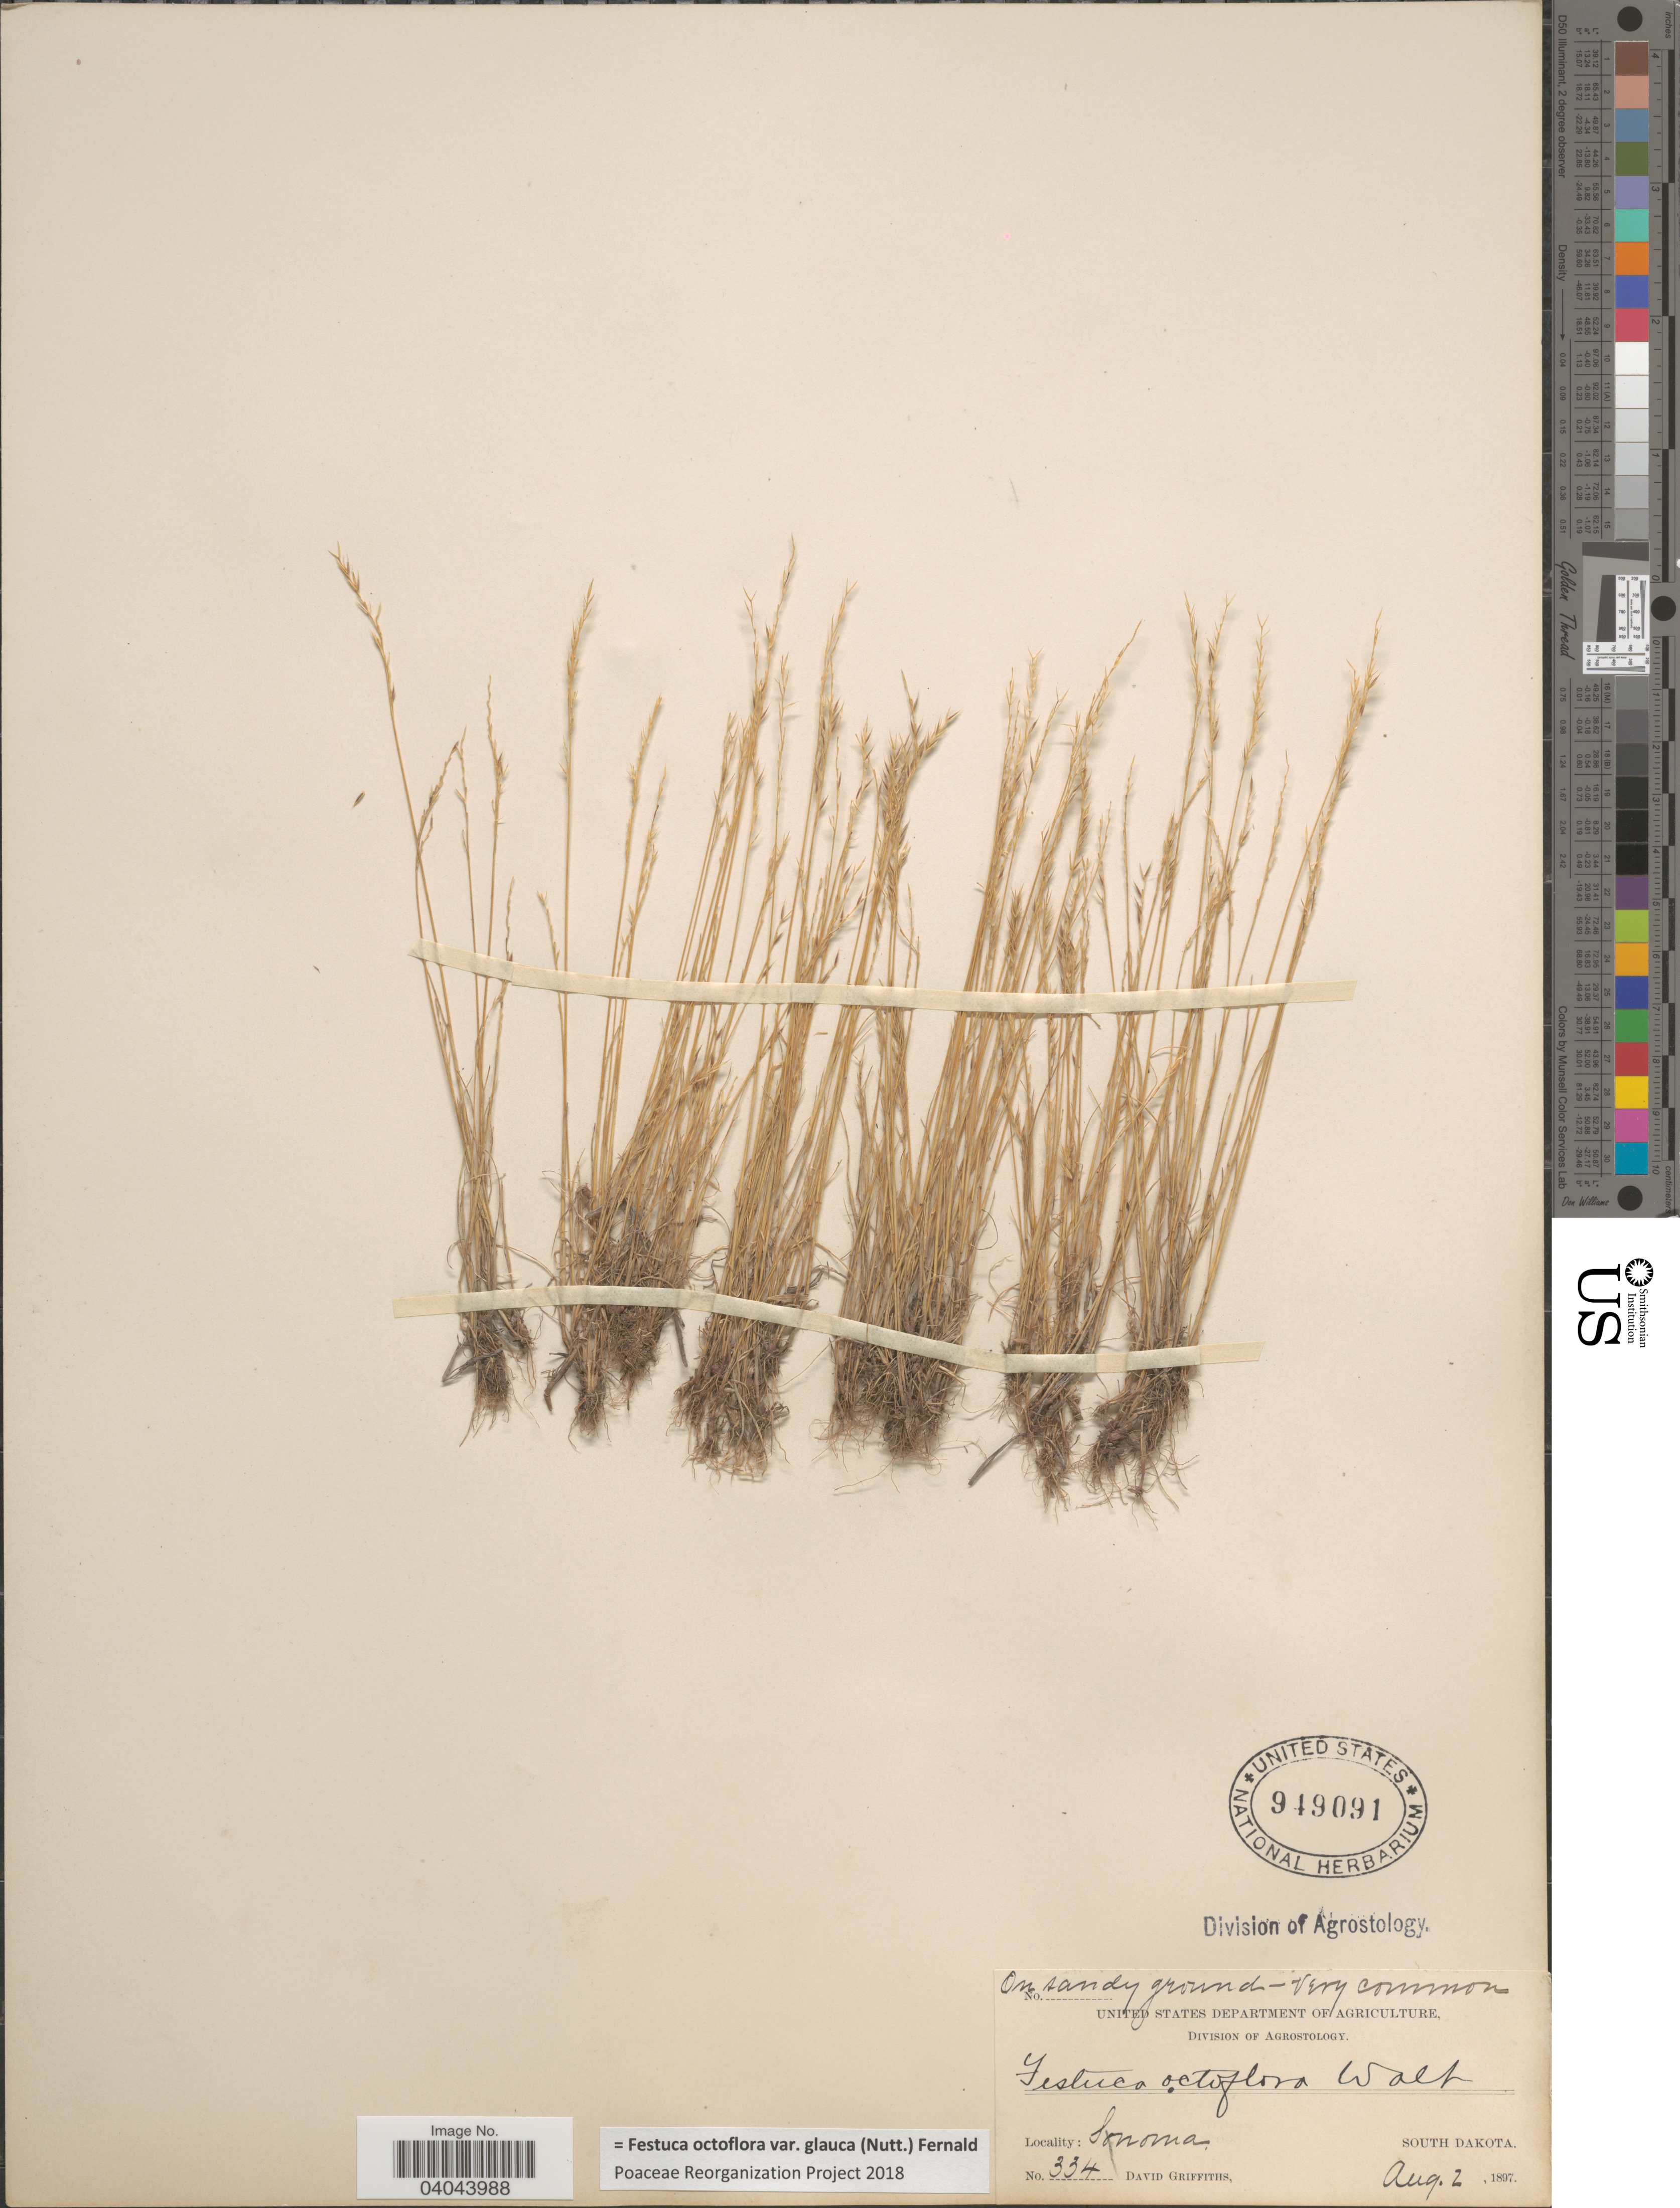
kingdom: Plantae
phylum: Tracheophyta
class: Liliopsida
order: Poales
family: Poaceae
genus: Festuca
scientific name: Festuca octoflora var. glauca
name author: (Nutt.) Fernald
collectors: D. Griffiths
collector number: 334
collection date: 1897-08-02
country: United States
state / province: South Dakota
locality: Sonoma.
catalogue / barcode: US 949091